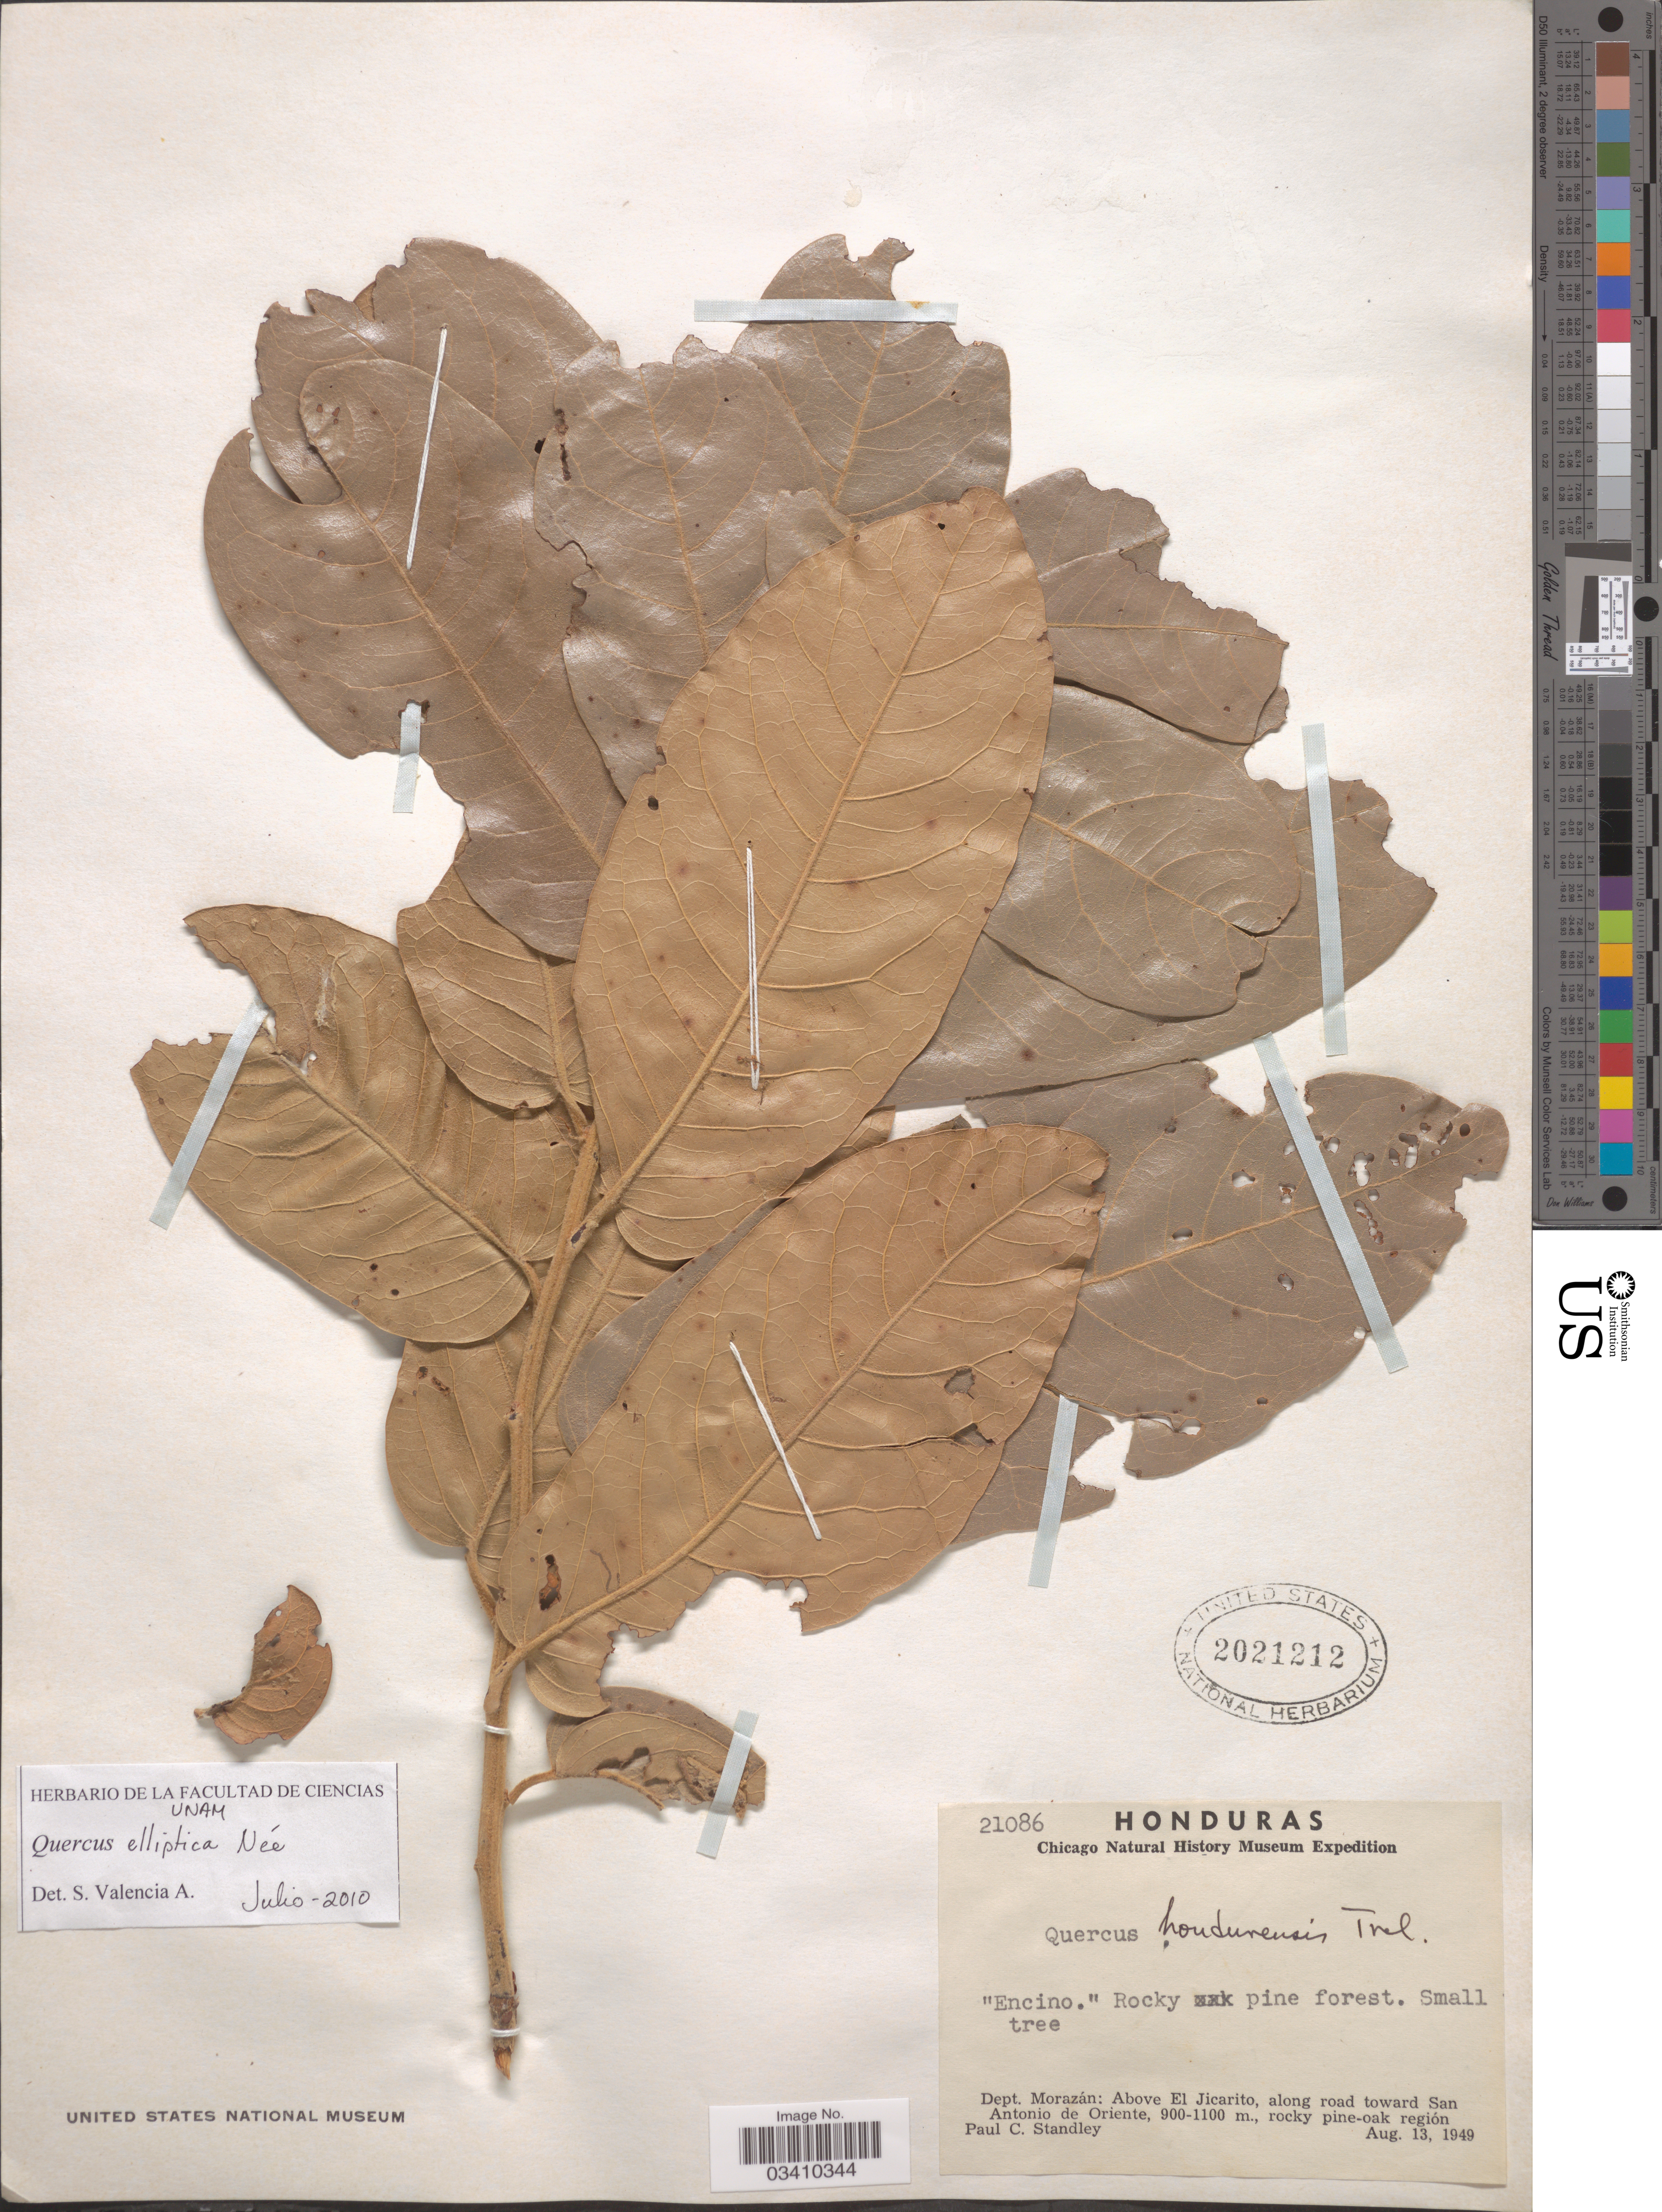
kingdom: Plantae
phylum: Tracheophyta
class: Magnoliopsida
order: Fagales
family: Fagaceae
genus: Quercus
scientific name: Quercus elliptica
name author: Née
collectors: P. C. Standley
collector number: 21086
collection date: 1949-08-13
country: Honduras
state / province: Fco. Morazán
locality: Dept. Morazán: Above El Jicarito, along road toward San Antonio de Oriente, rocky pine-oak región.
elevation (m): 900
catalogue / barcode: US 2021212